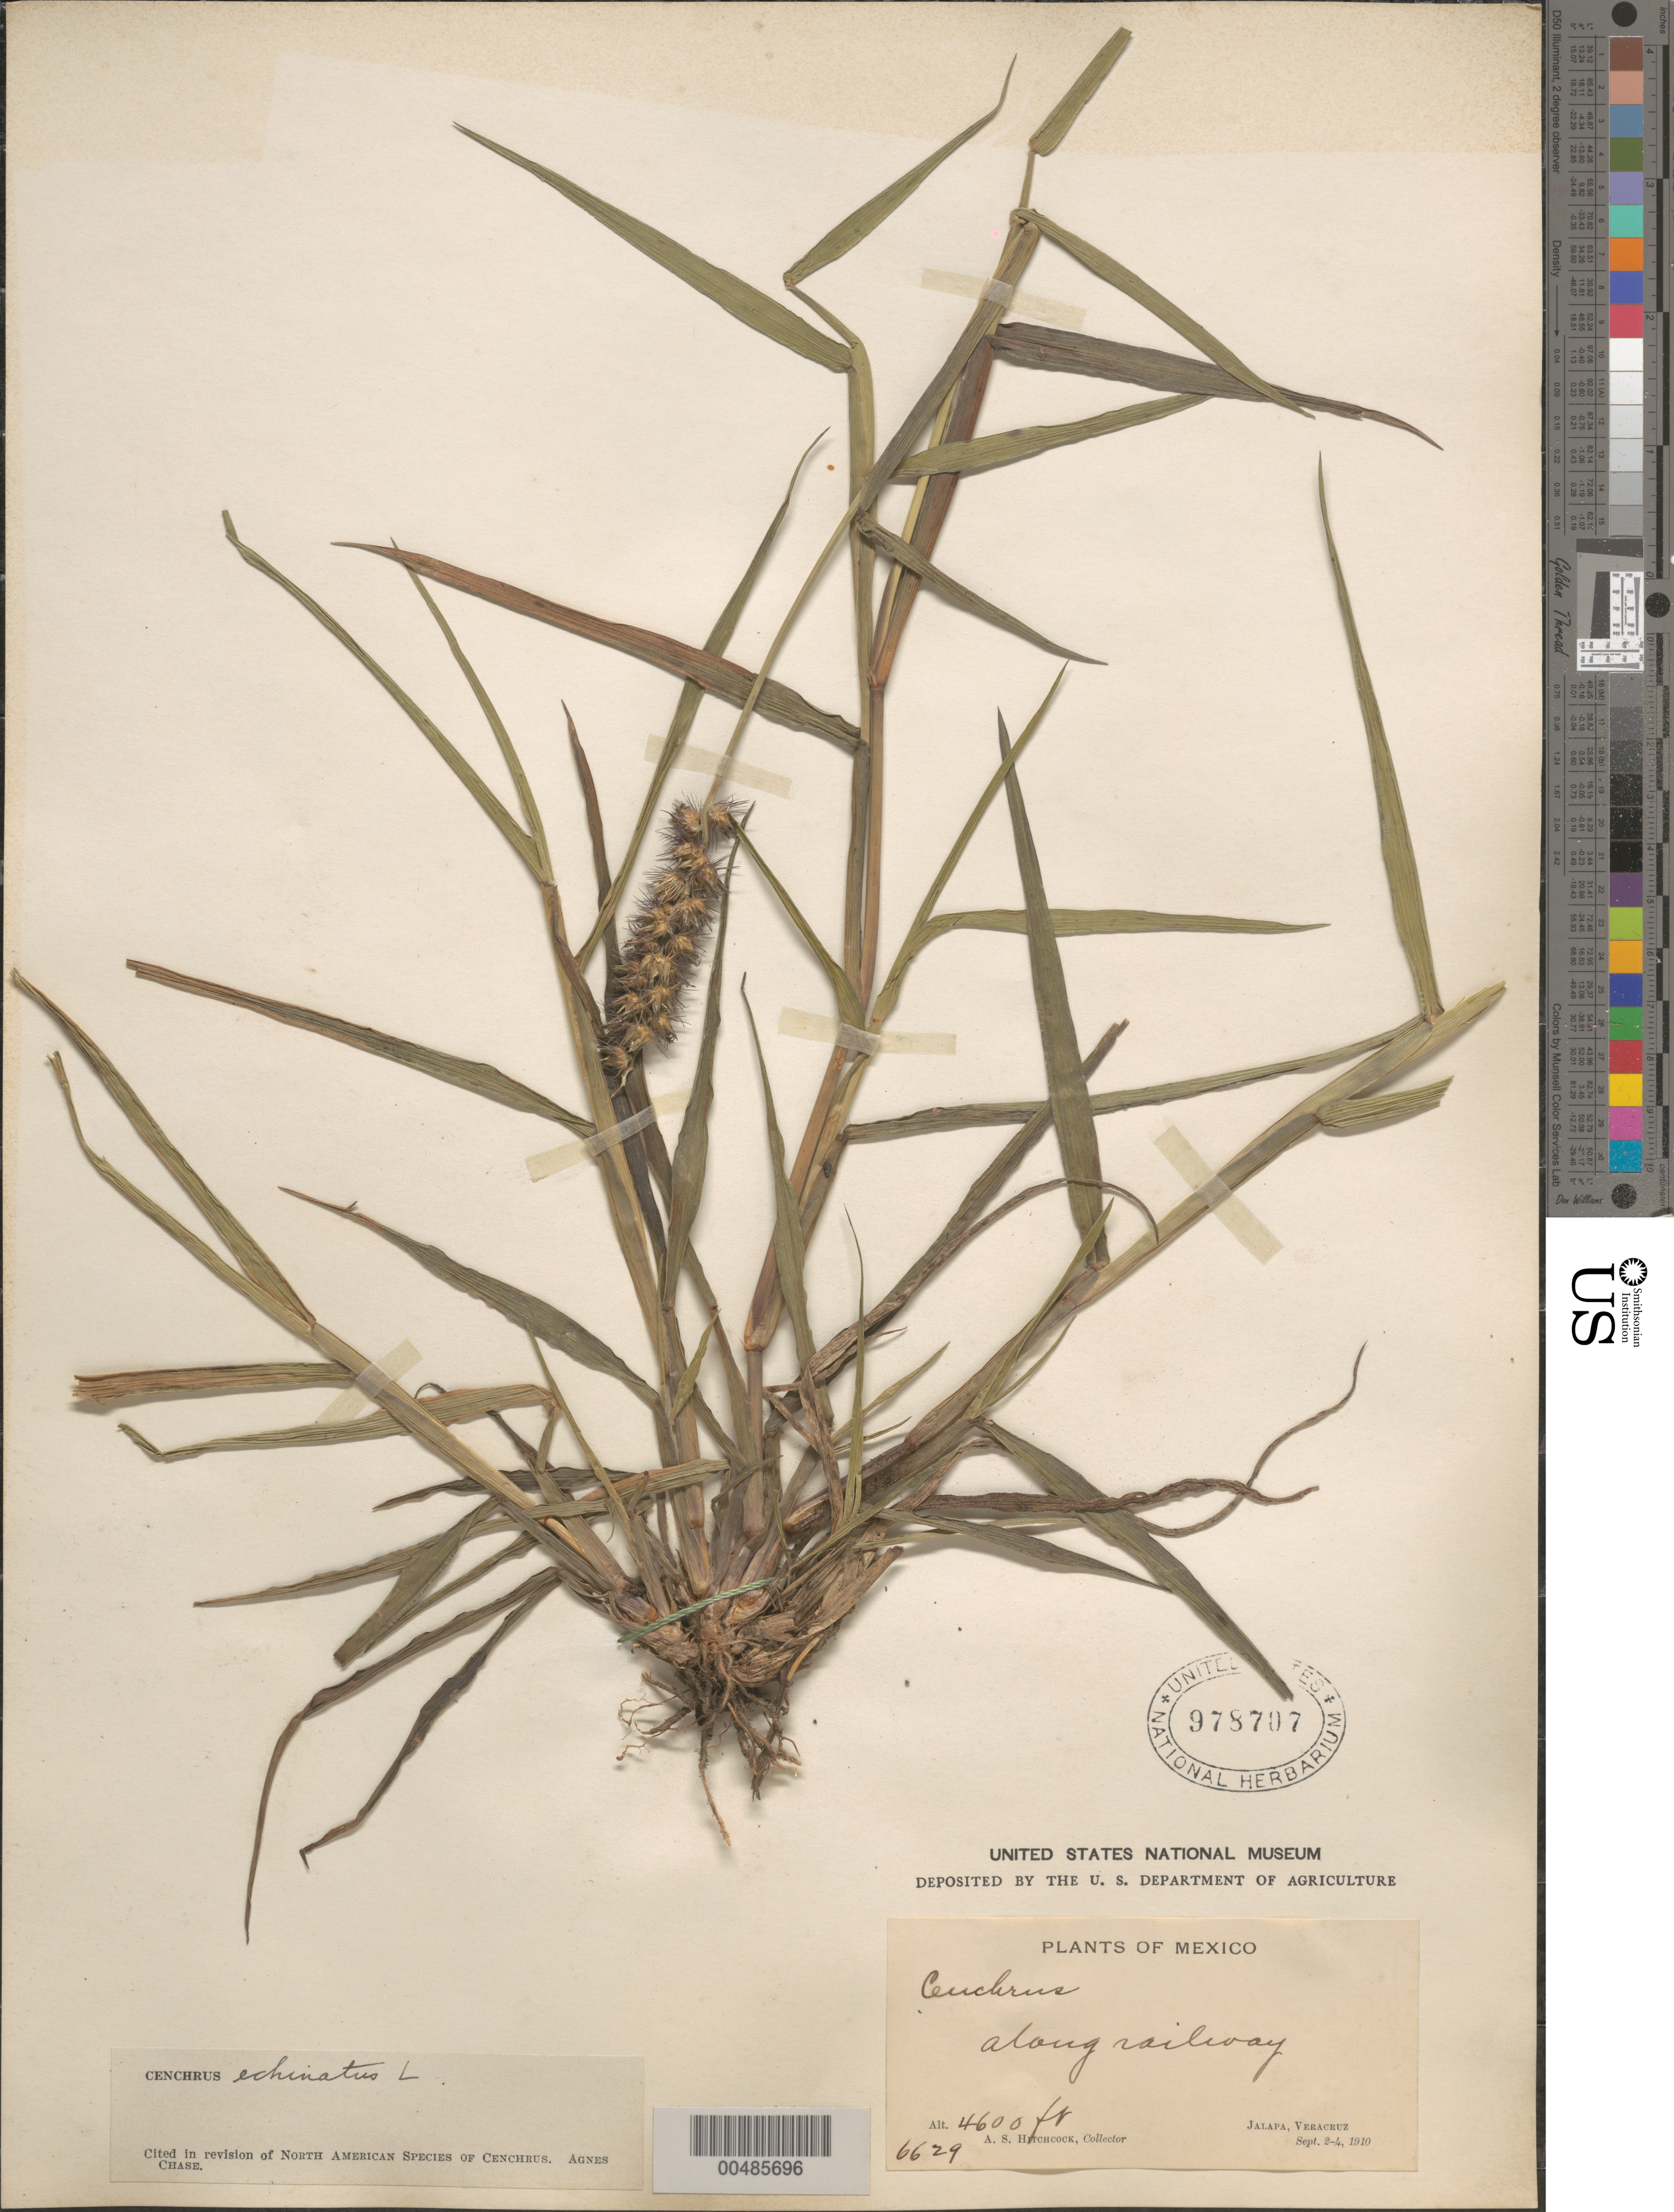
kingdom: Plantae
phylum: Tracheophyta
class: Liliopsida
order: Poales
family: Poaceae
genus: Cenchrus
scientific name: Cenchrus echinatus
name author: L.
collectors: A. S. Hitchcock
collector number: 6629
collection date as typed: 2 Sep 1910 to 4 Sep 1910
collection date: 1910-09-02/1910-09-04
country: Mexico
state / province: Veracruz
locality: Jalapa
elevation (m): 1402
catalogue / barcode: US 978707